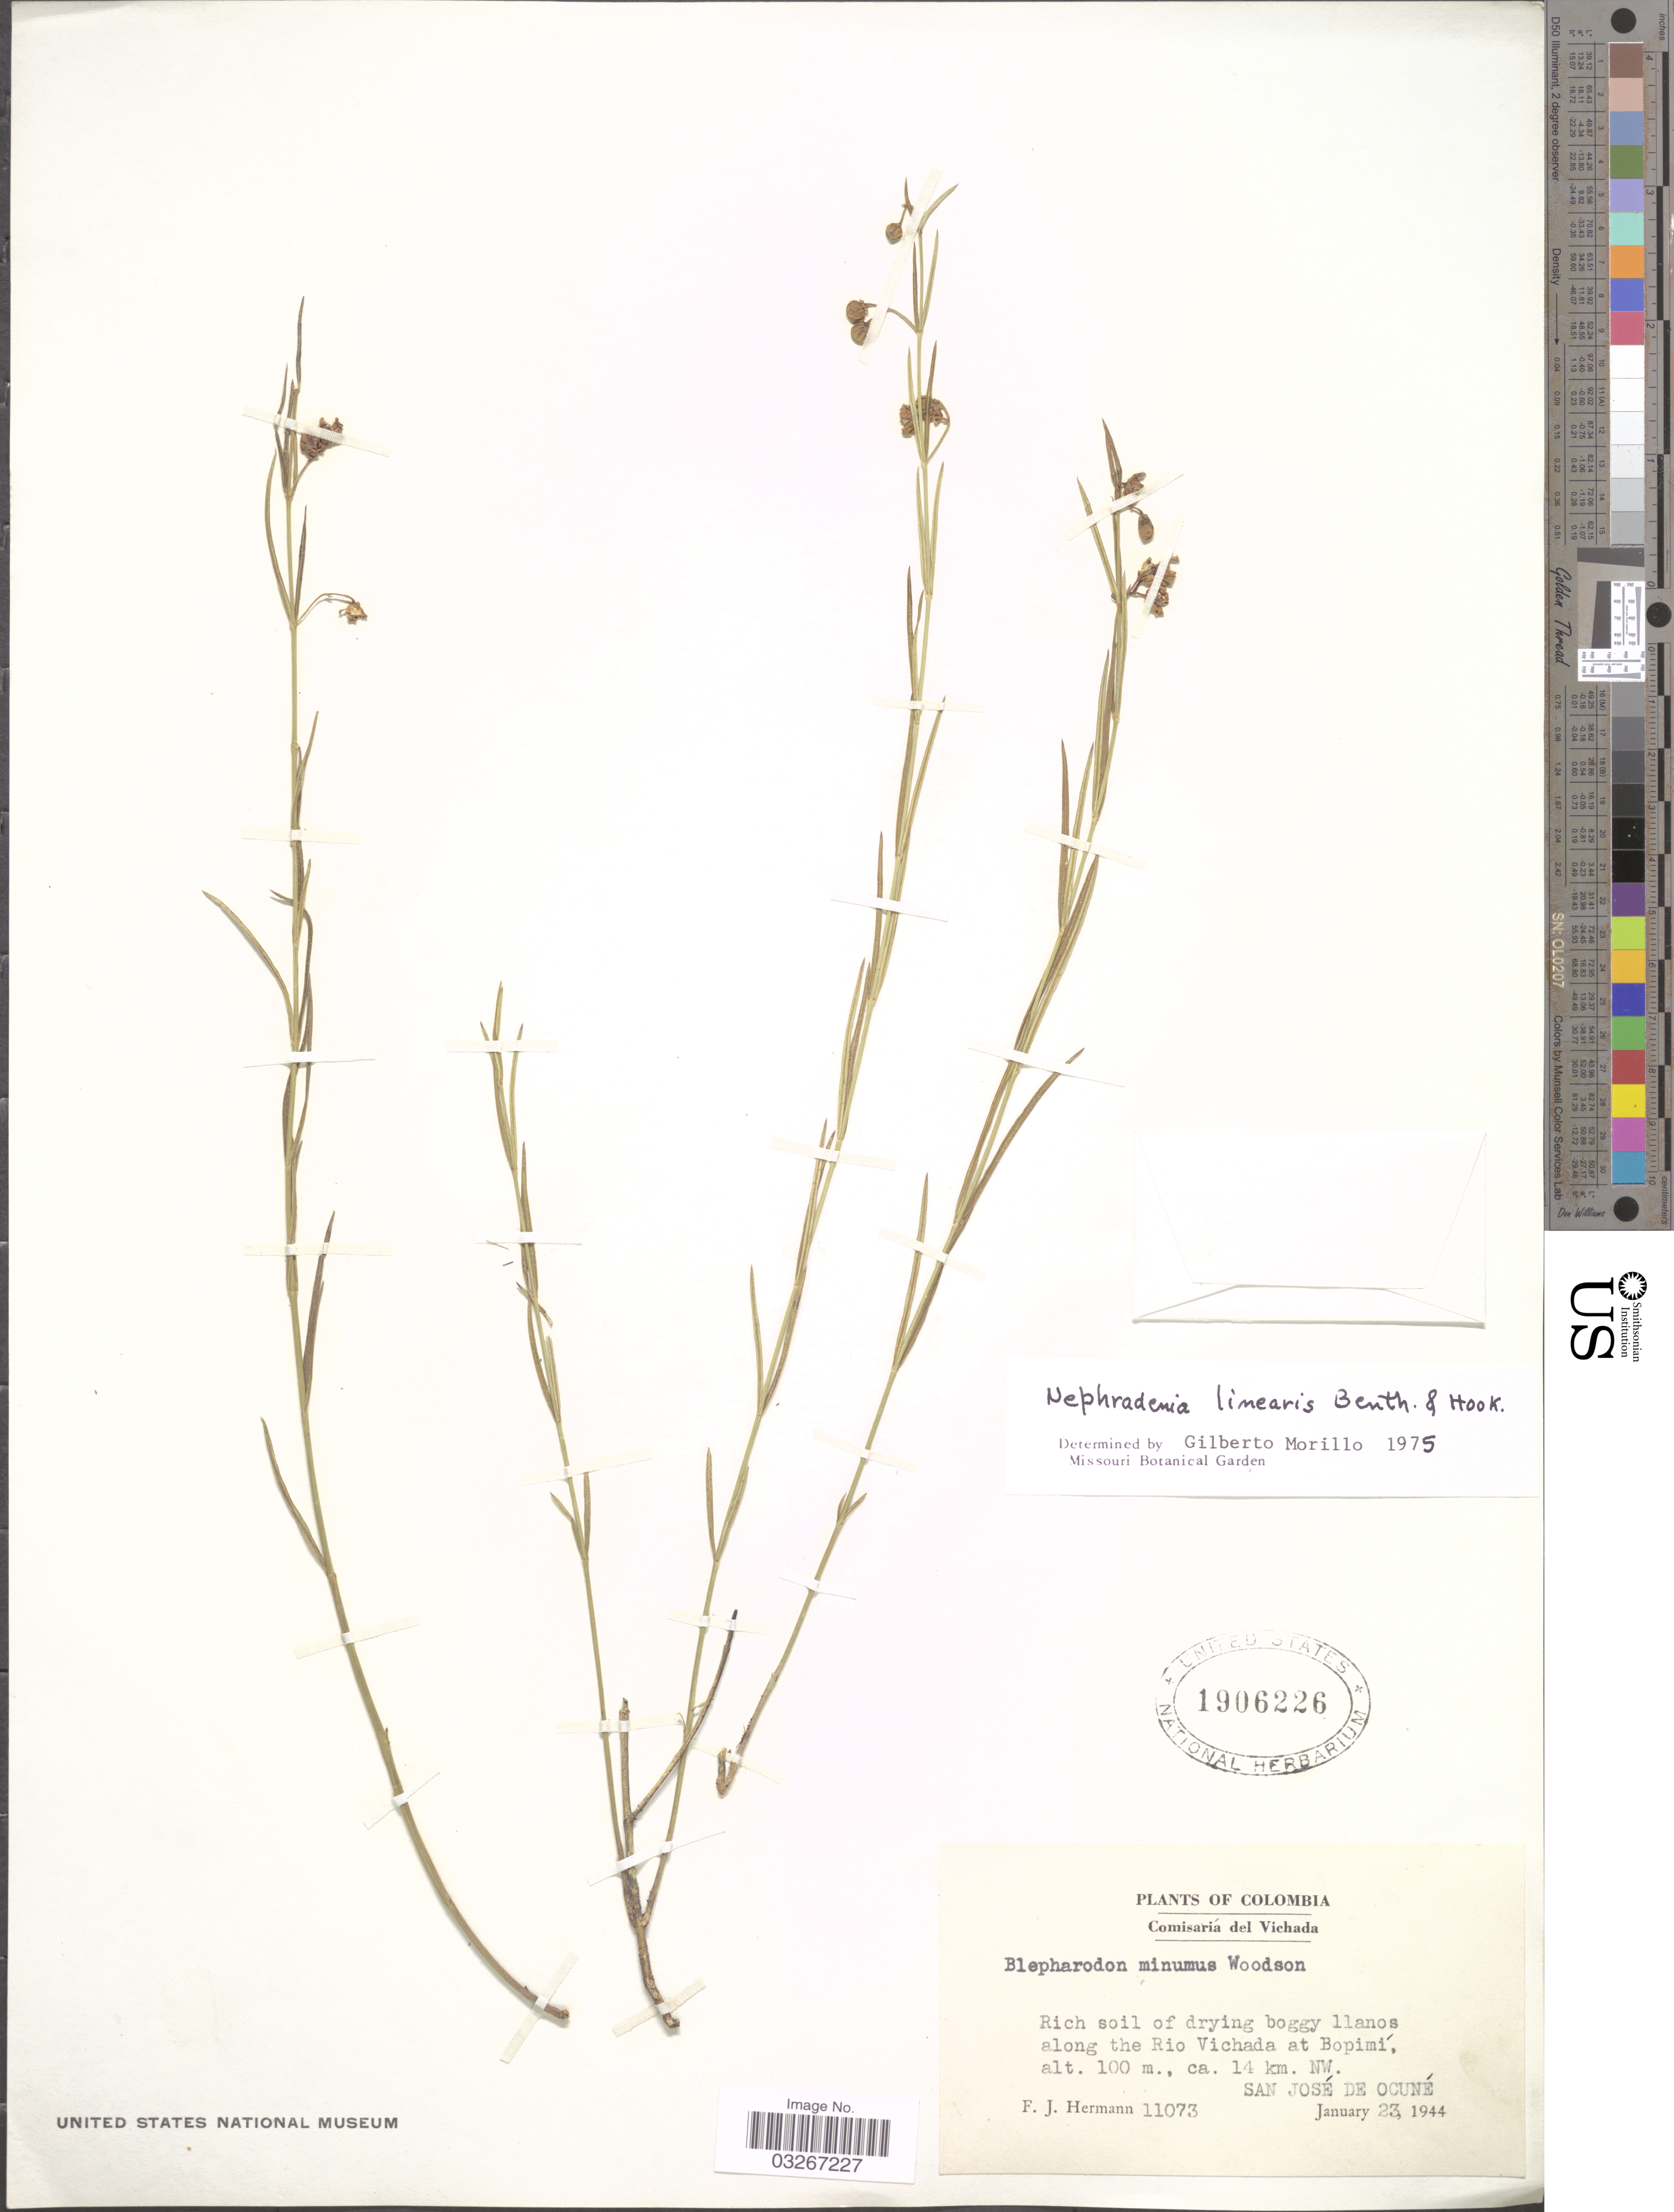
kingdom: Plantae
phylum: Tracheophyta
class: Magnoliopsida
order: Gentianales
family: Apocynaceae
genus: Nephradenia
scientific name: Nephradenia linearis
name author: Benth. ex E. Fourn.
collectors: F. J. Hermann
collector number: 11073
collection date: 1944-01-23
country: Colombia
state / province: Vichada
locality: Comisaría del Vichada. Along the Rio Vichada at Bopimí, ca. 14 km. NW. San José de Ocuné.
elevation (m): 100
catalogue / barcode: US 1906226